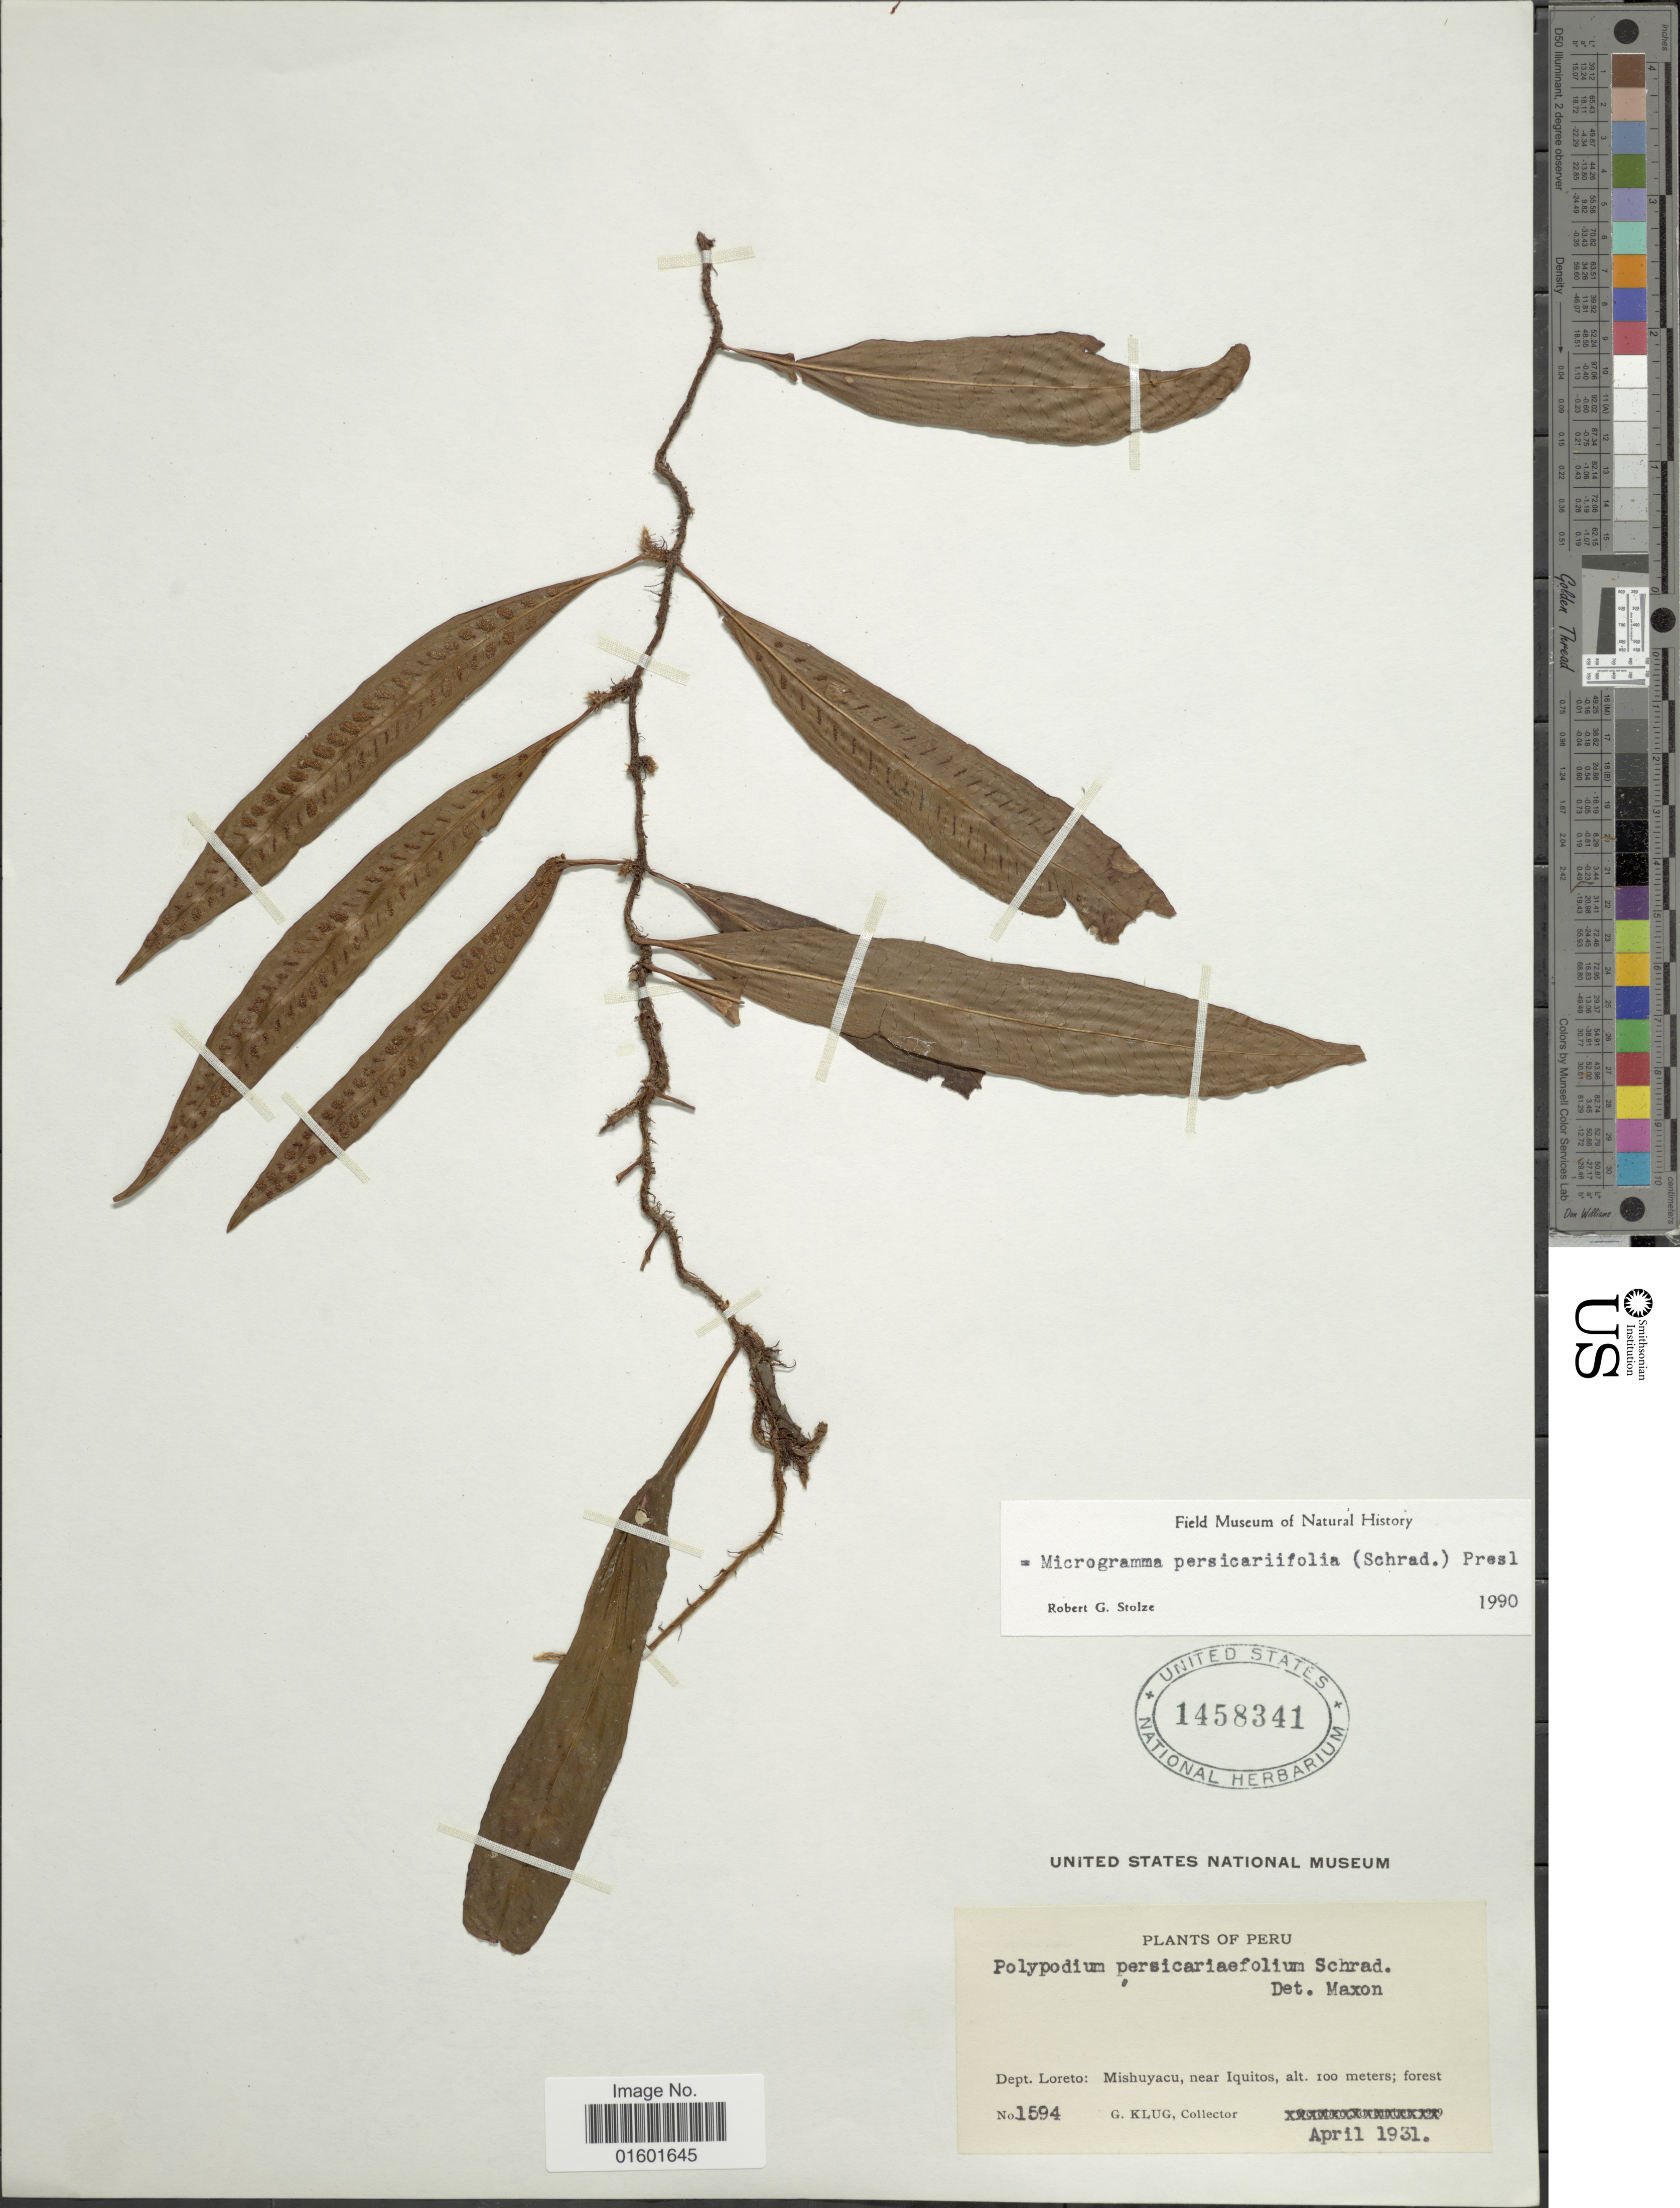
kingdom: Plantae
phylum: Tracheophyta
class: Polypodiopsida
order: Polypodiales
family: Polypodiaceae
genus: Microgramma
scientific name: Microgramma persicariifolia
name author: (Schrad.) C. Presl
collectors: G. Klug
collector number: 1594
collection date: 1931-04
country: Peru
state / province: Loreto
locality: Mishuyacu, near Iquitos; forest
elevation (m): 100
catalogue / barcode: US 1458341